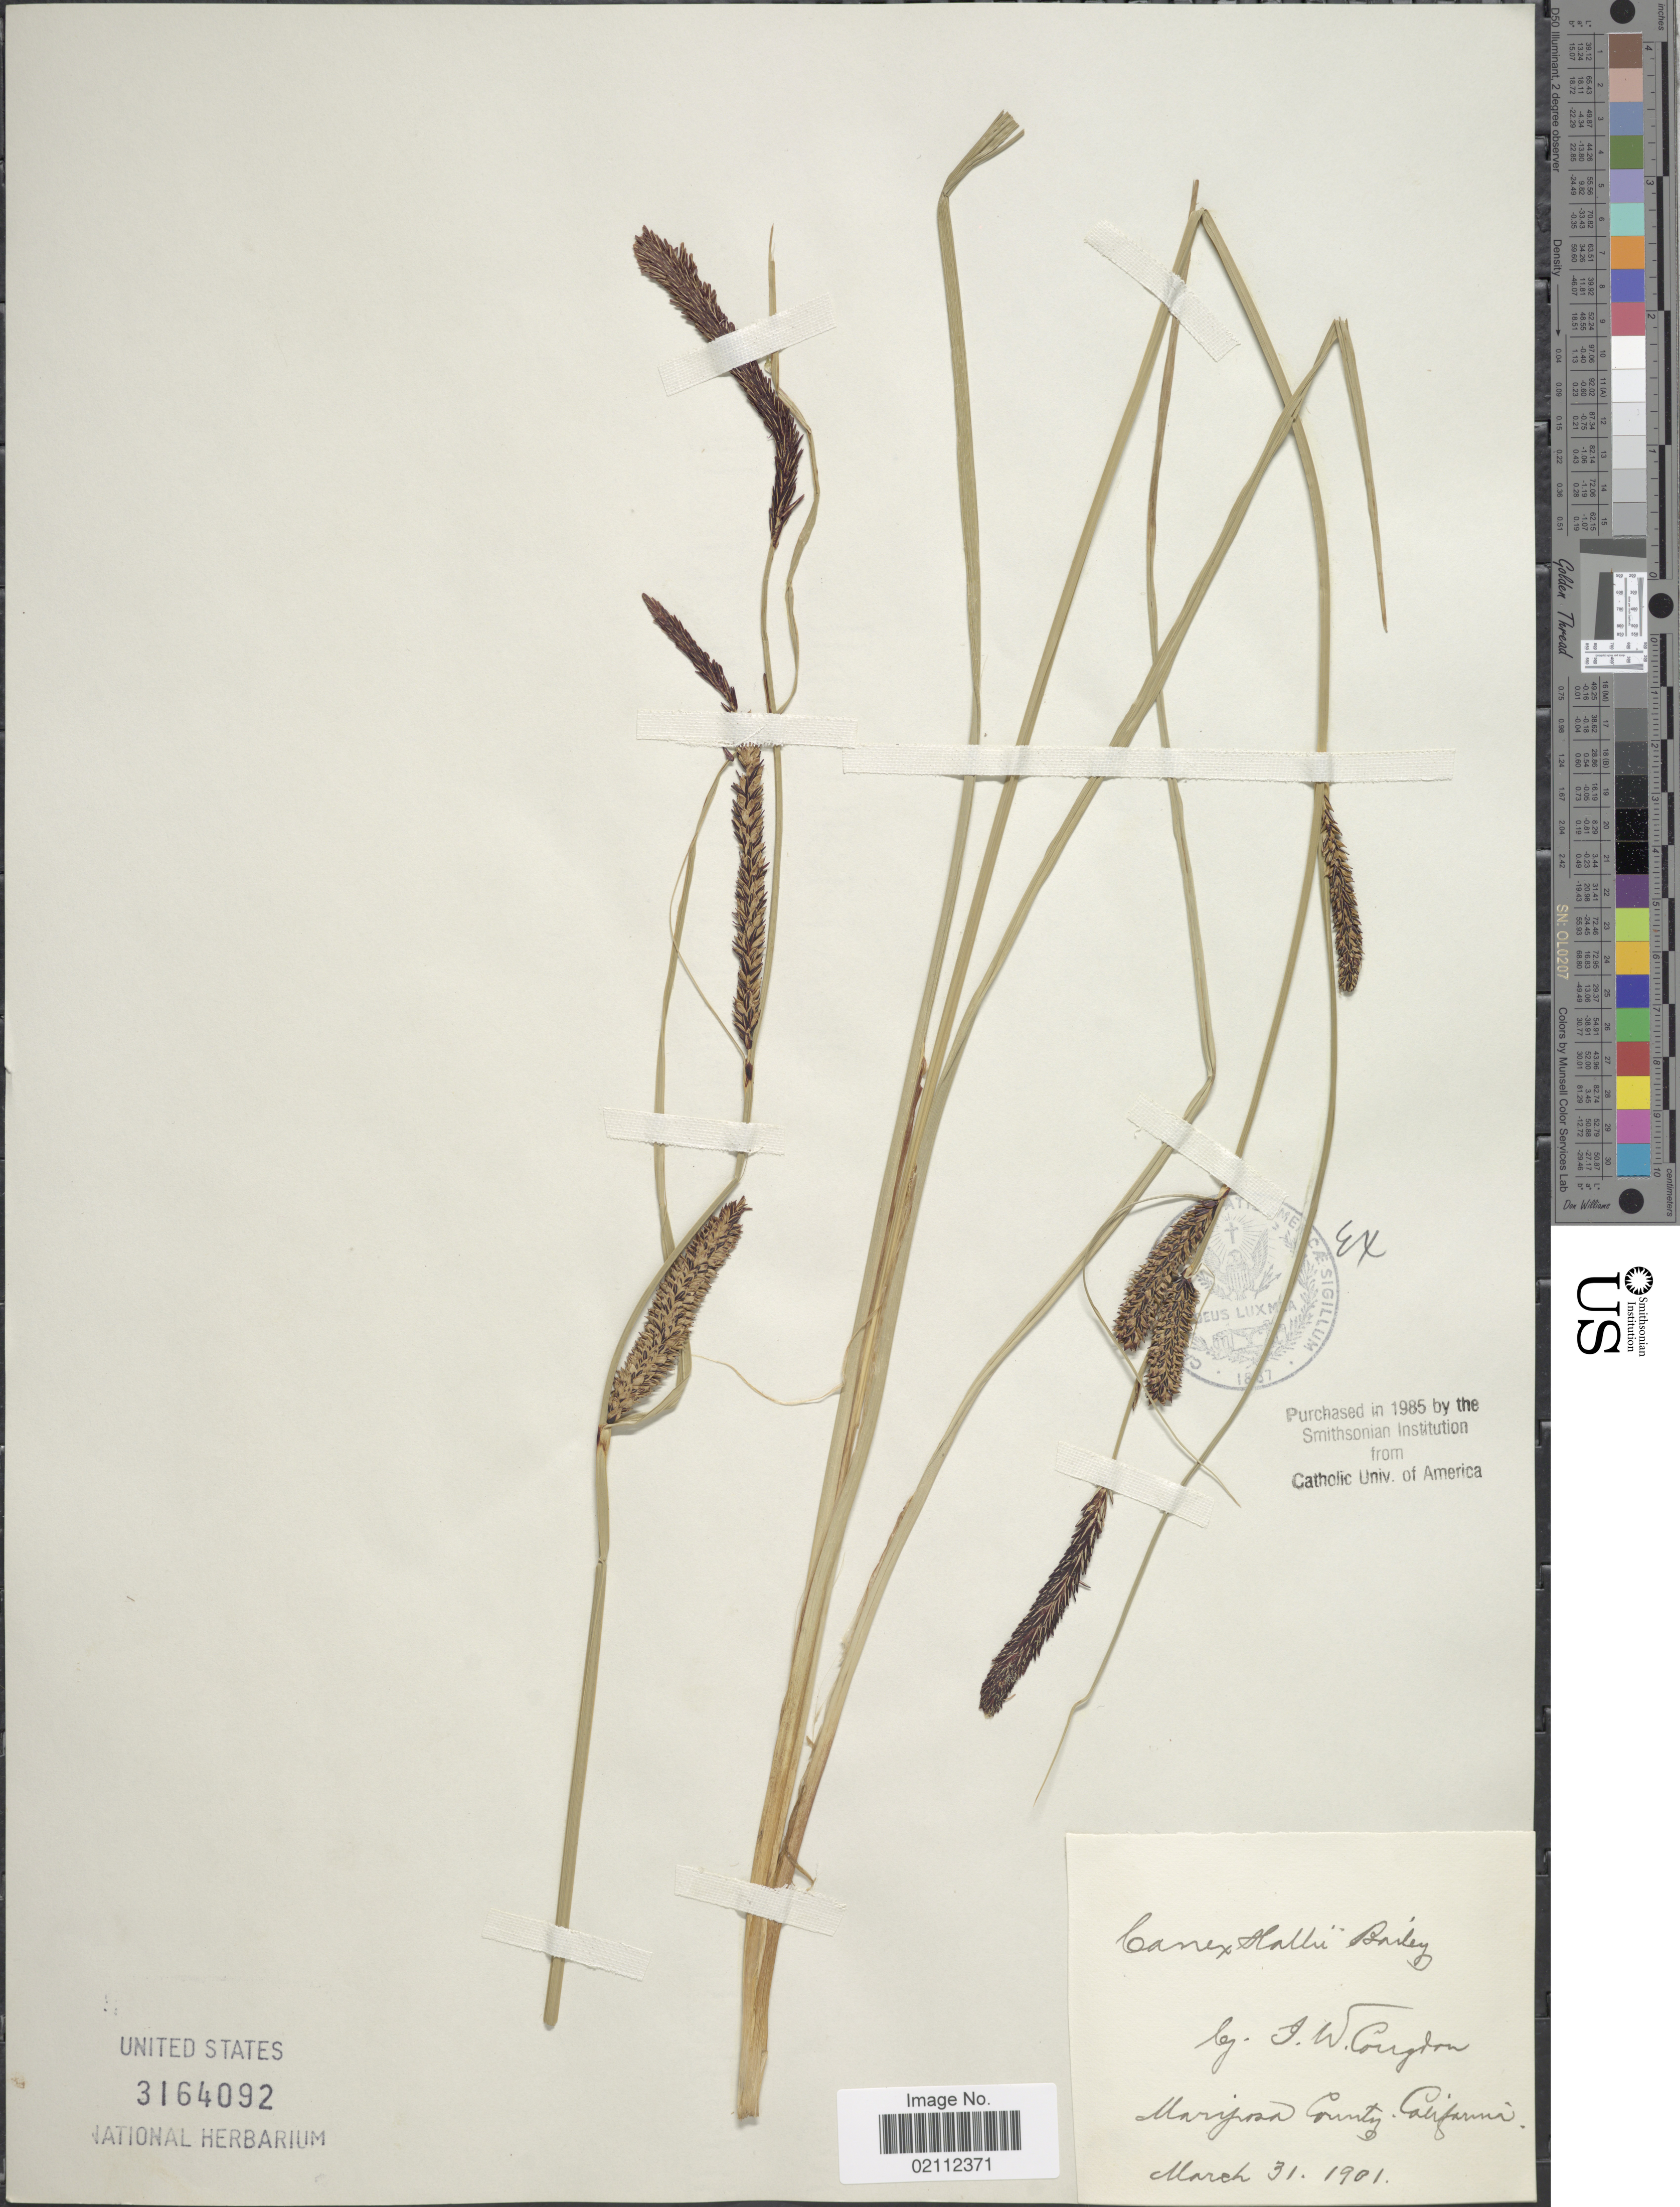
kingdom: Plantae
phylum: Tracheophyta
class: Liliopsida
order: Poales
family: Cyperaceae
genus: Carex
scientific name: Carex hallii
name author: Olney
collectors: J. W. Congdon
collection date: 1901-03-31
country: United States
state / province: California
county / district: Mariposa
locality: Mariposa County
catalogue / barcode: US 3164092